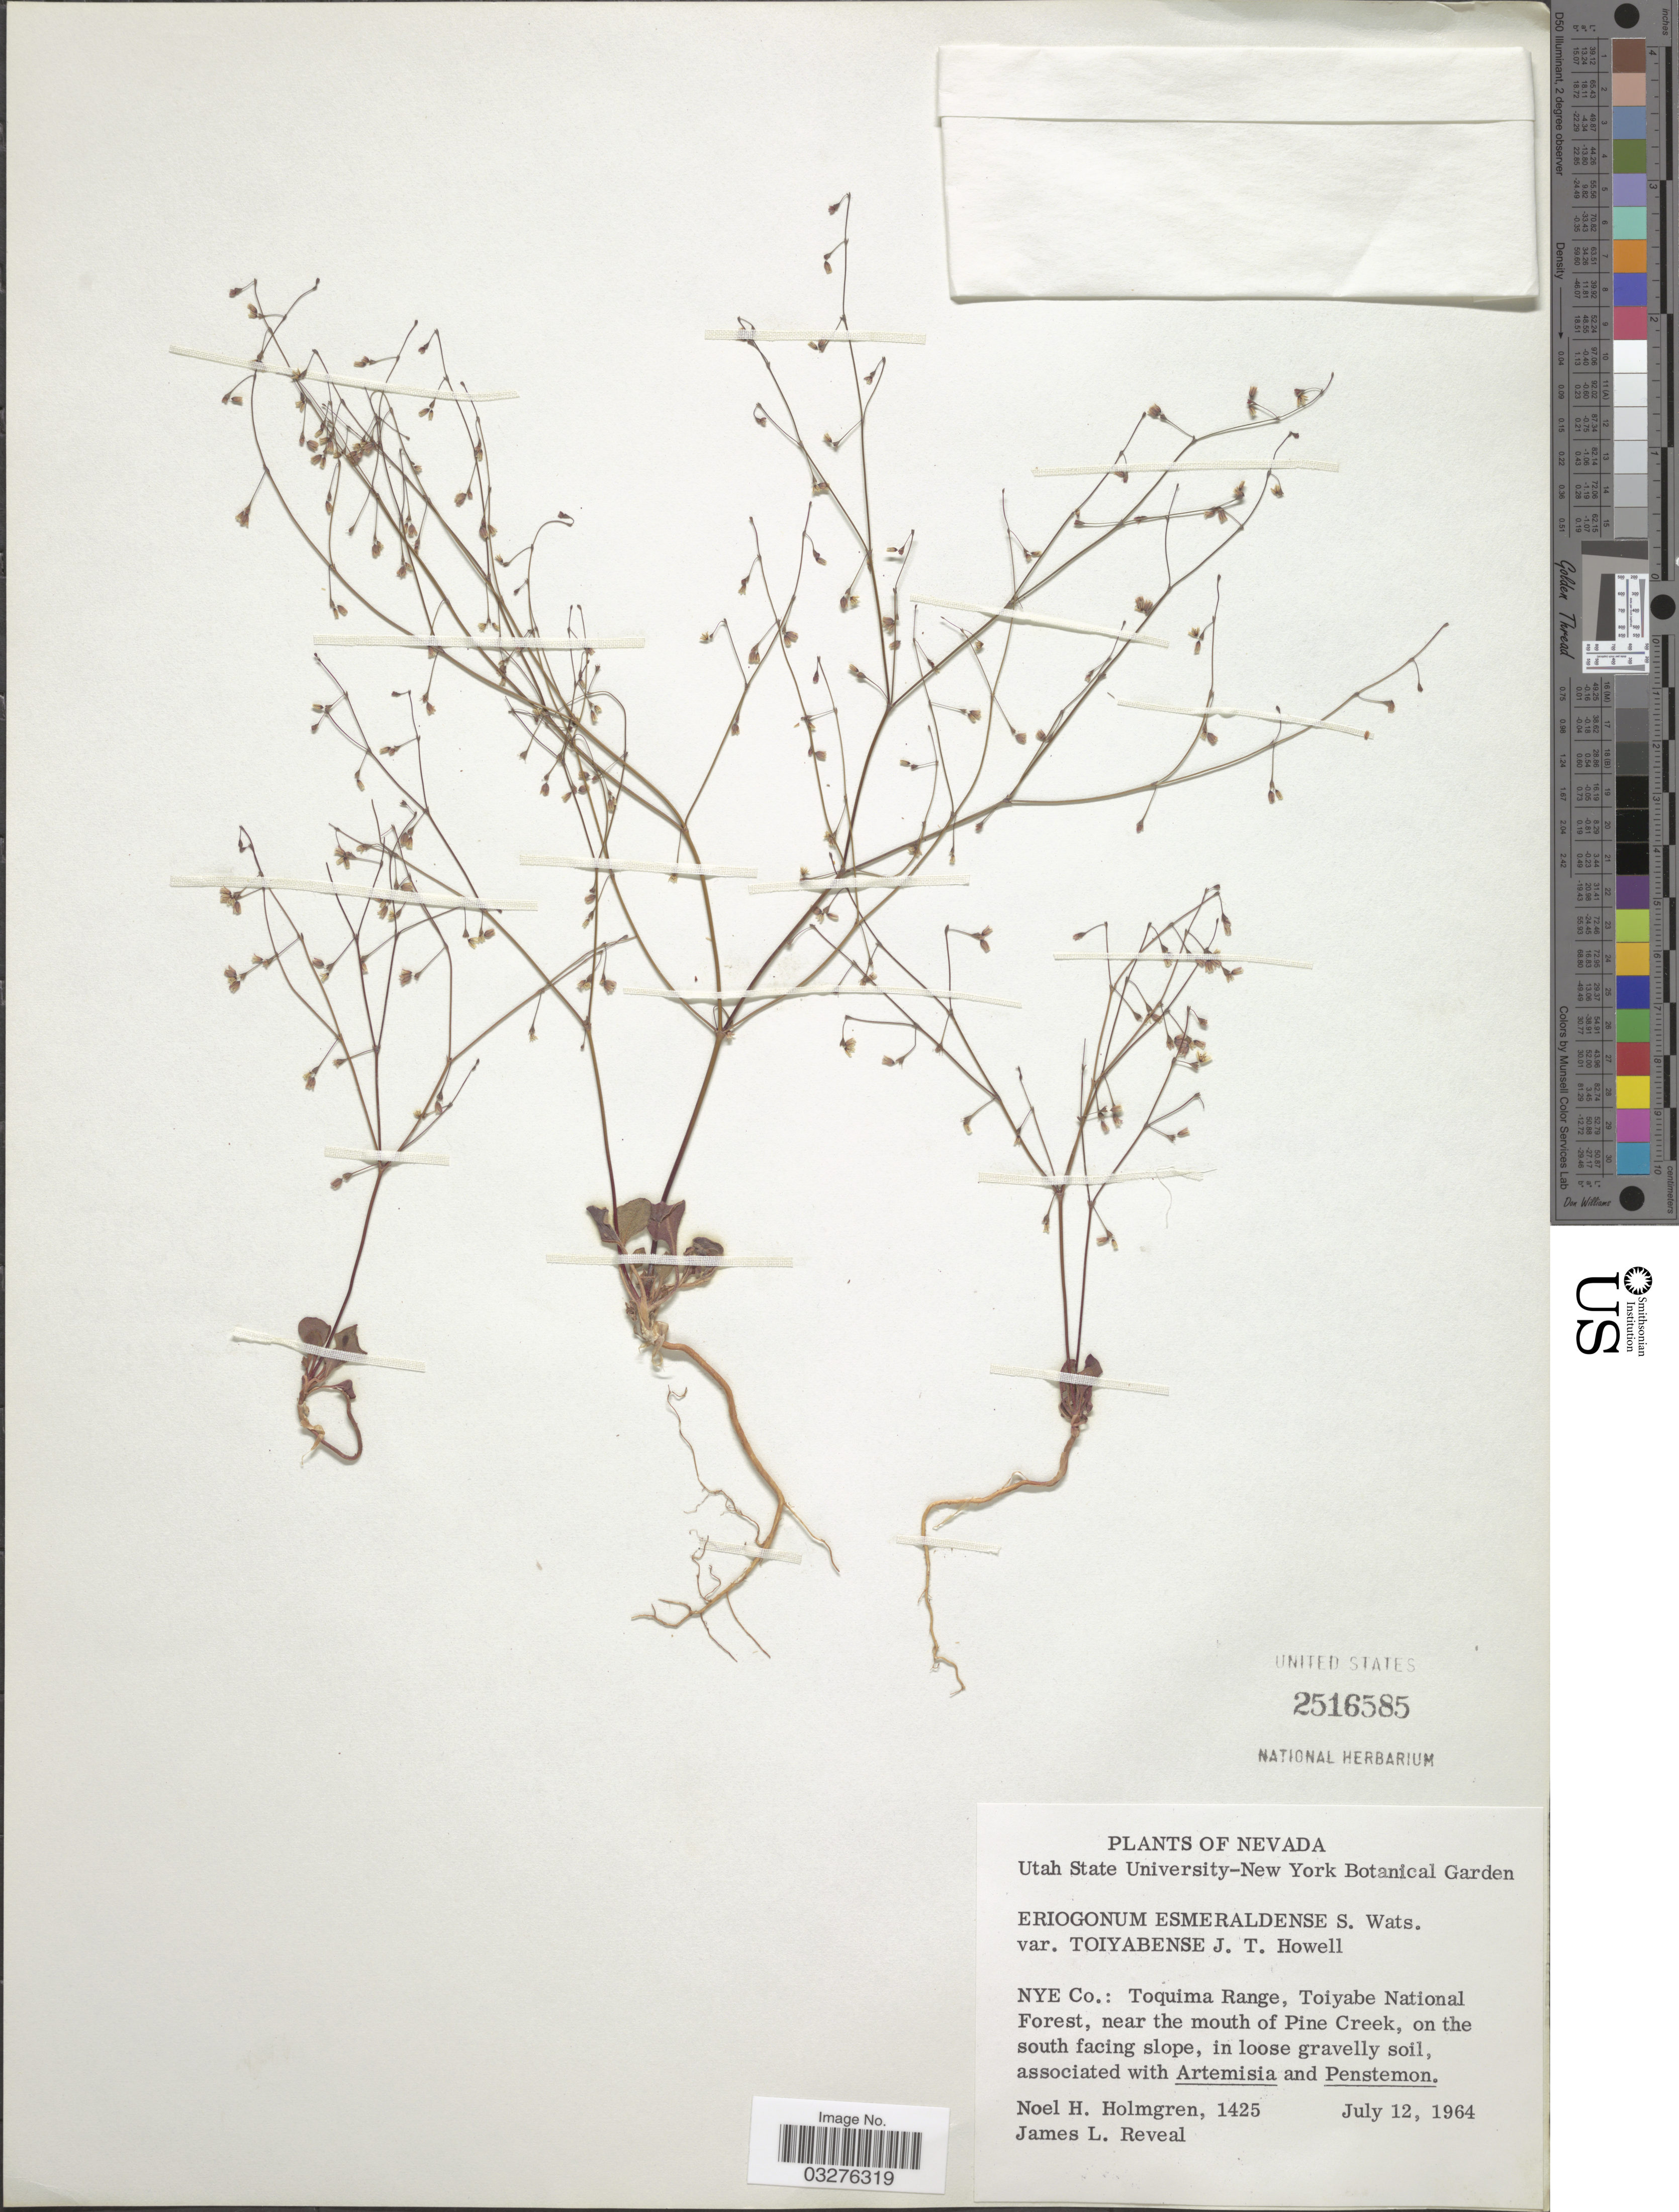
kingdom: Plantae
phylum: Tracheophyta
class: Magnoliopsida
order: Caryophyllales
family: Polygonaceae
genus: Eriogonum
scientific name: Eriogonum esmeraldense var. toiyabense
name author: J.T. Howell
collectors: N. H. Holmgren & J. L. Reveal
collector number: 1425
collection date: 1964-07-12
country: United States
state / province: Nevada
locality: Nye Co.: Toquima Range, Toiyabe National Forest, near the mouth of Pine Creek, on the south facing slope.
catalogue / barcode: US 2516585